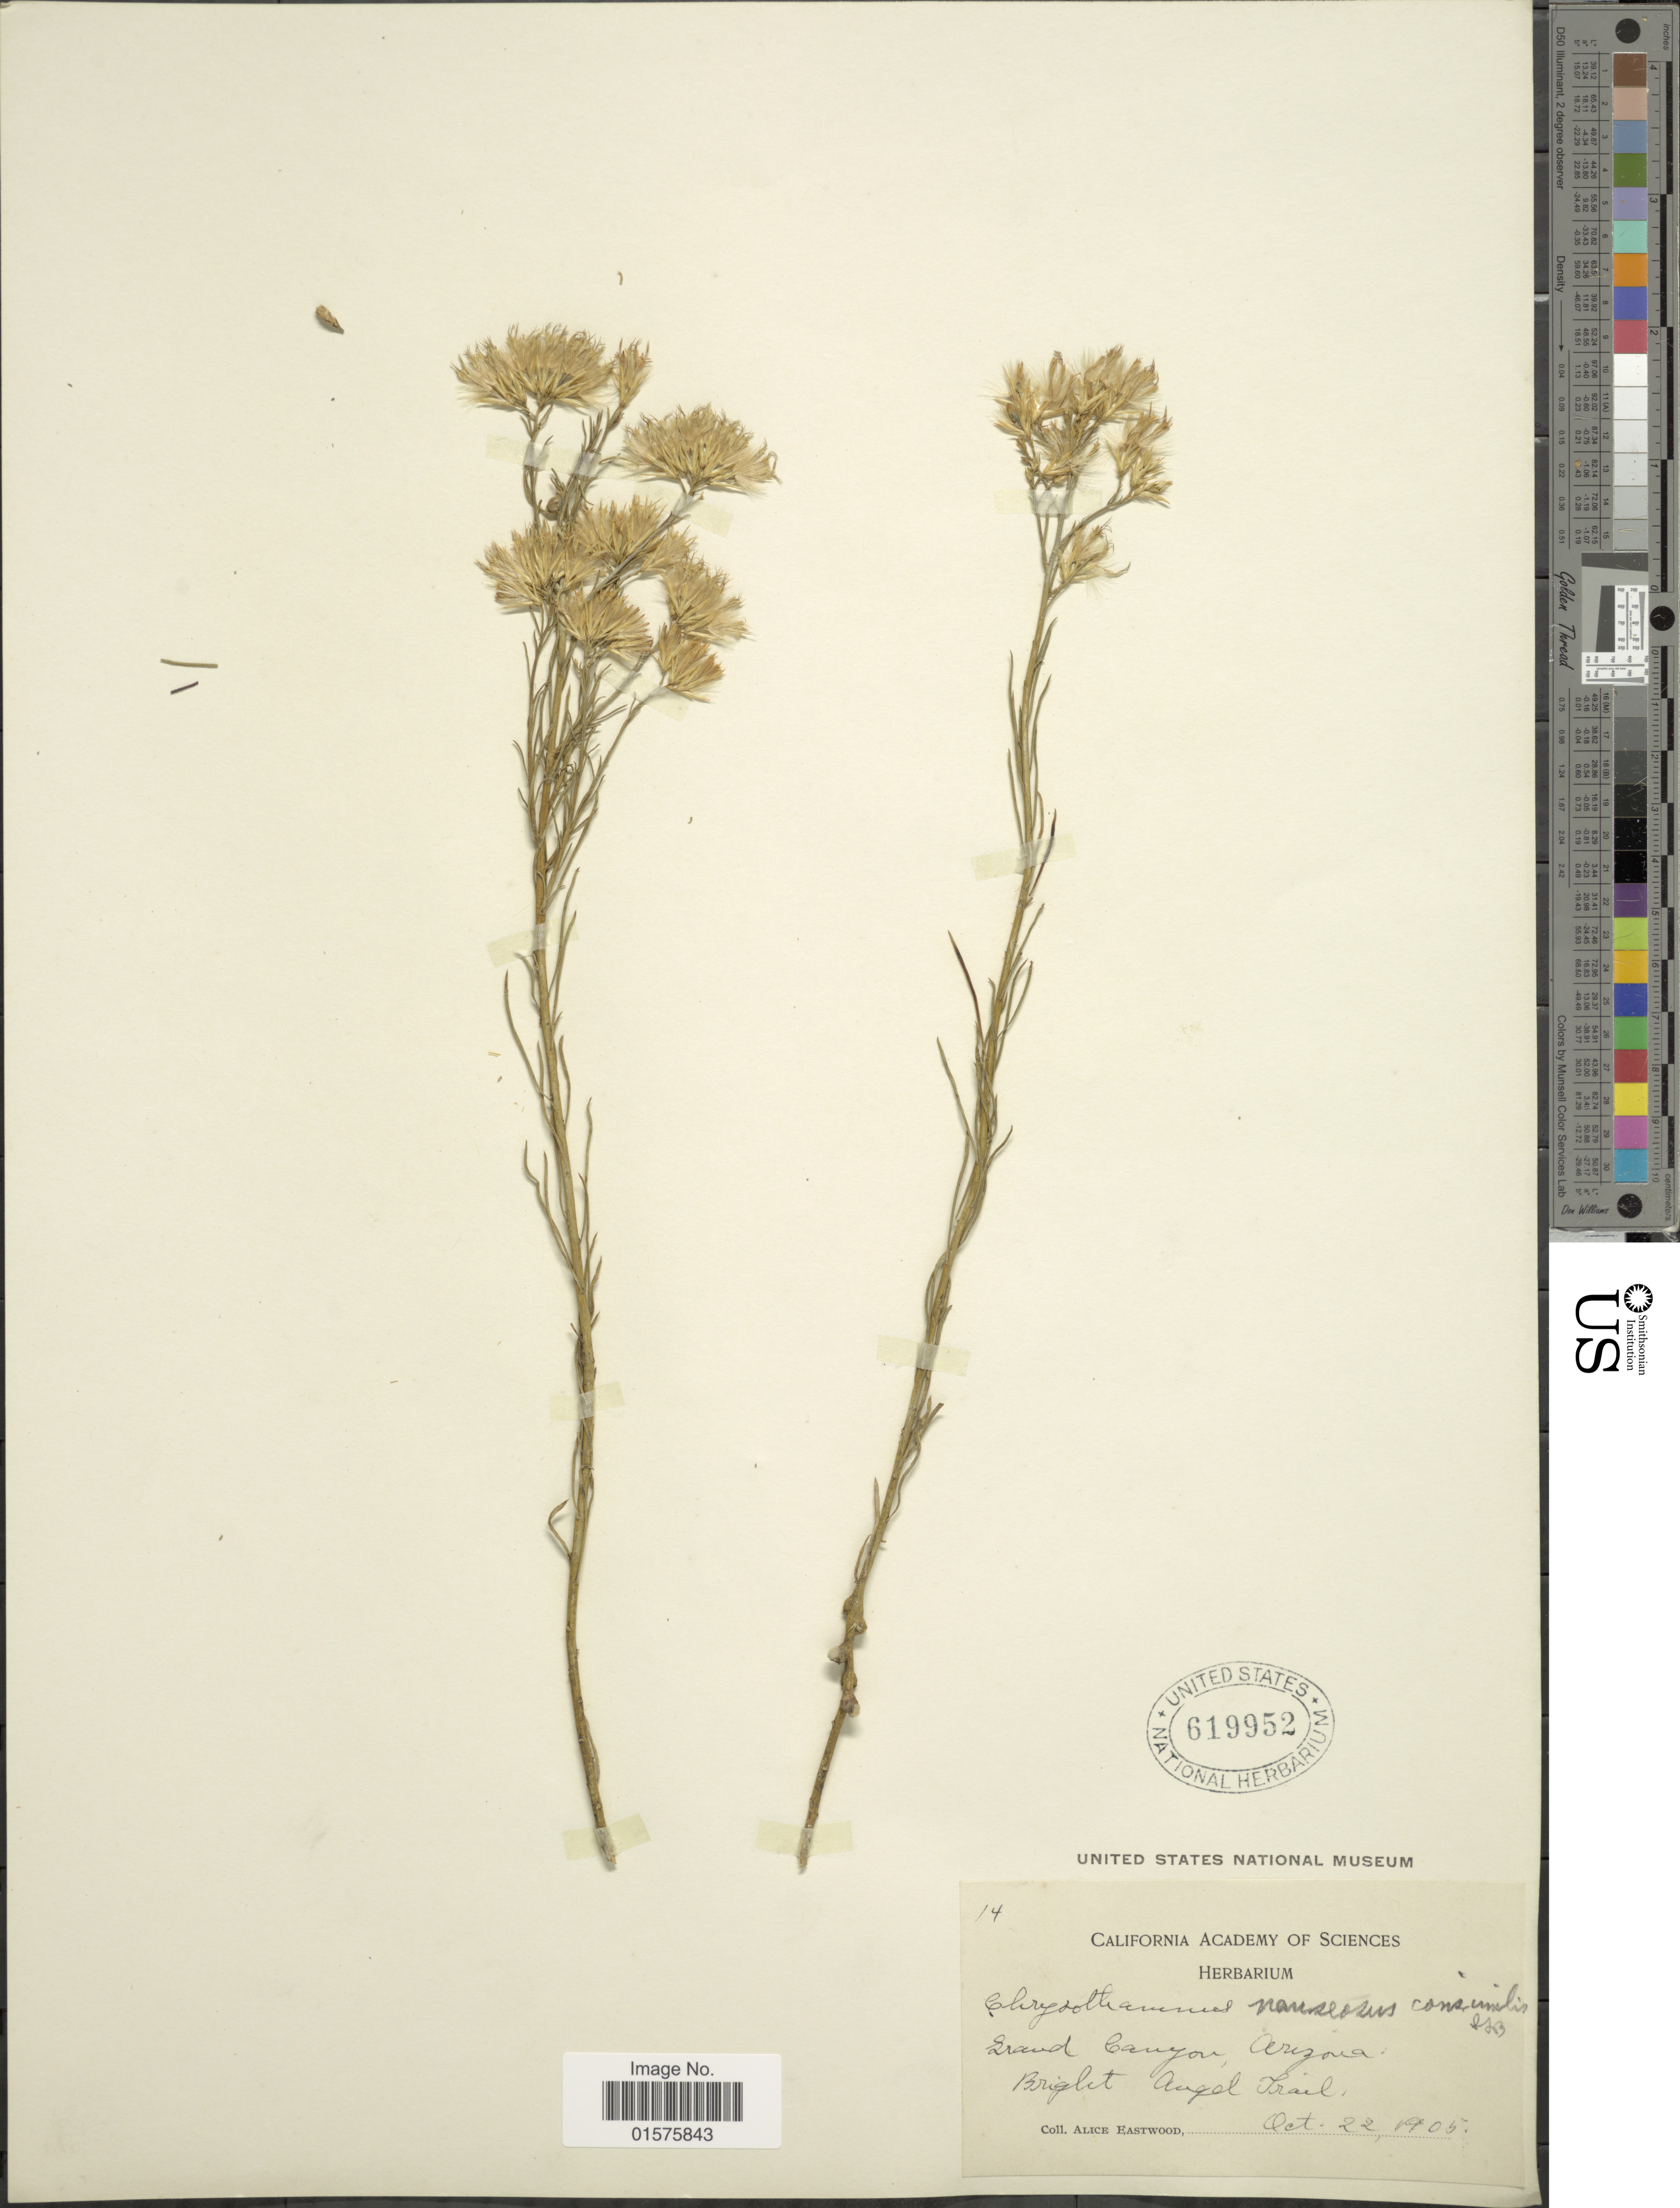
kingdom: Plantae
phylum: Tracheophyta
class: Magnoliopsida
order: Asterales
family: Asteraceae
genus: Ericameria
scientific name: Ericameria nauseosa var. oreophila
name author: (A. Nelson) G.L. Nesom & G.I. Baird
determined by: Urbatsch, Lowell E., Curator (LSU), Louisiana State University (UNITED STATES)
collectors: A. Eastwood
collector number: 14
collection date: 1905-10-22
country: United States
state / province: Arizona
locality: Grand Canyon. Bright Angel Trail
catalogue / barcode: US 619952